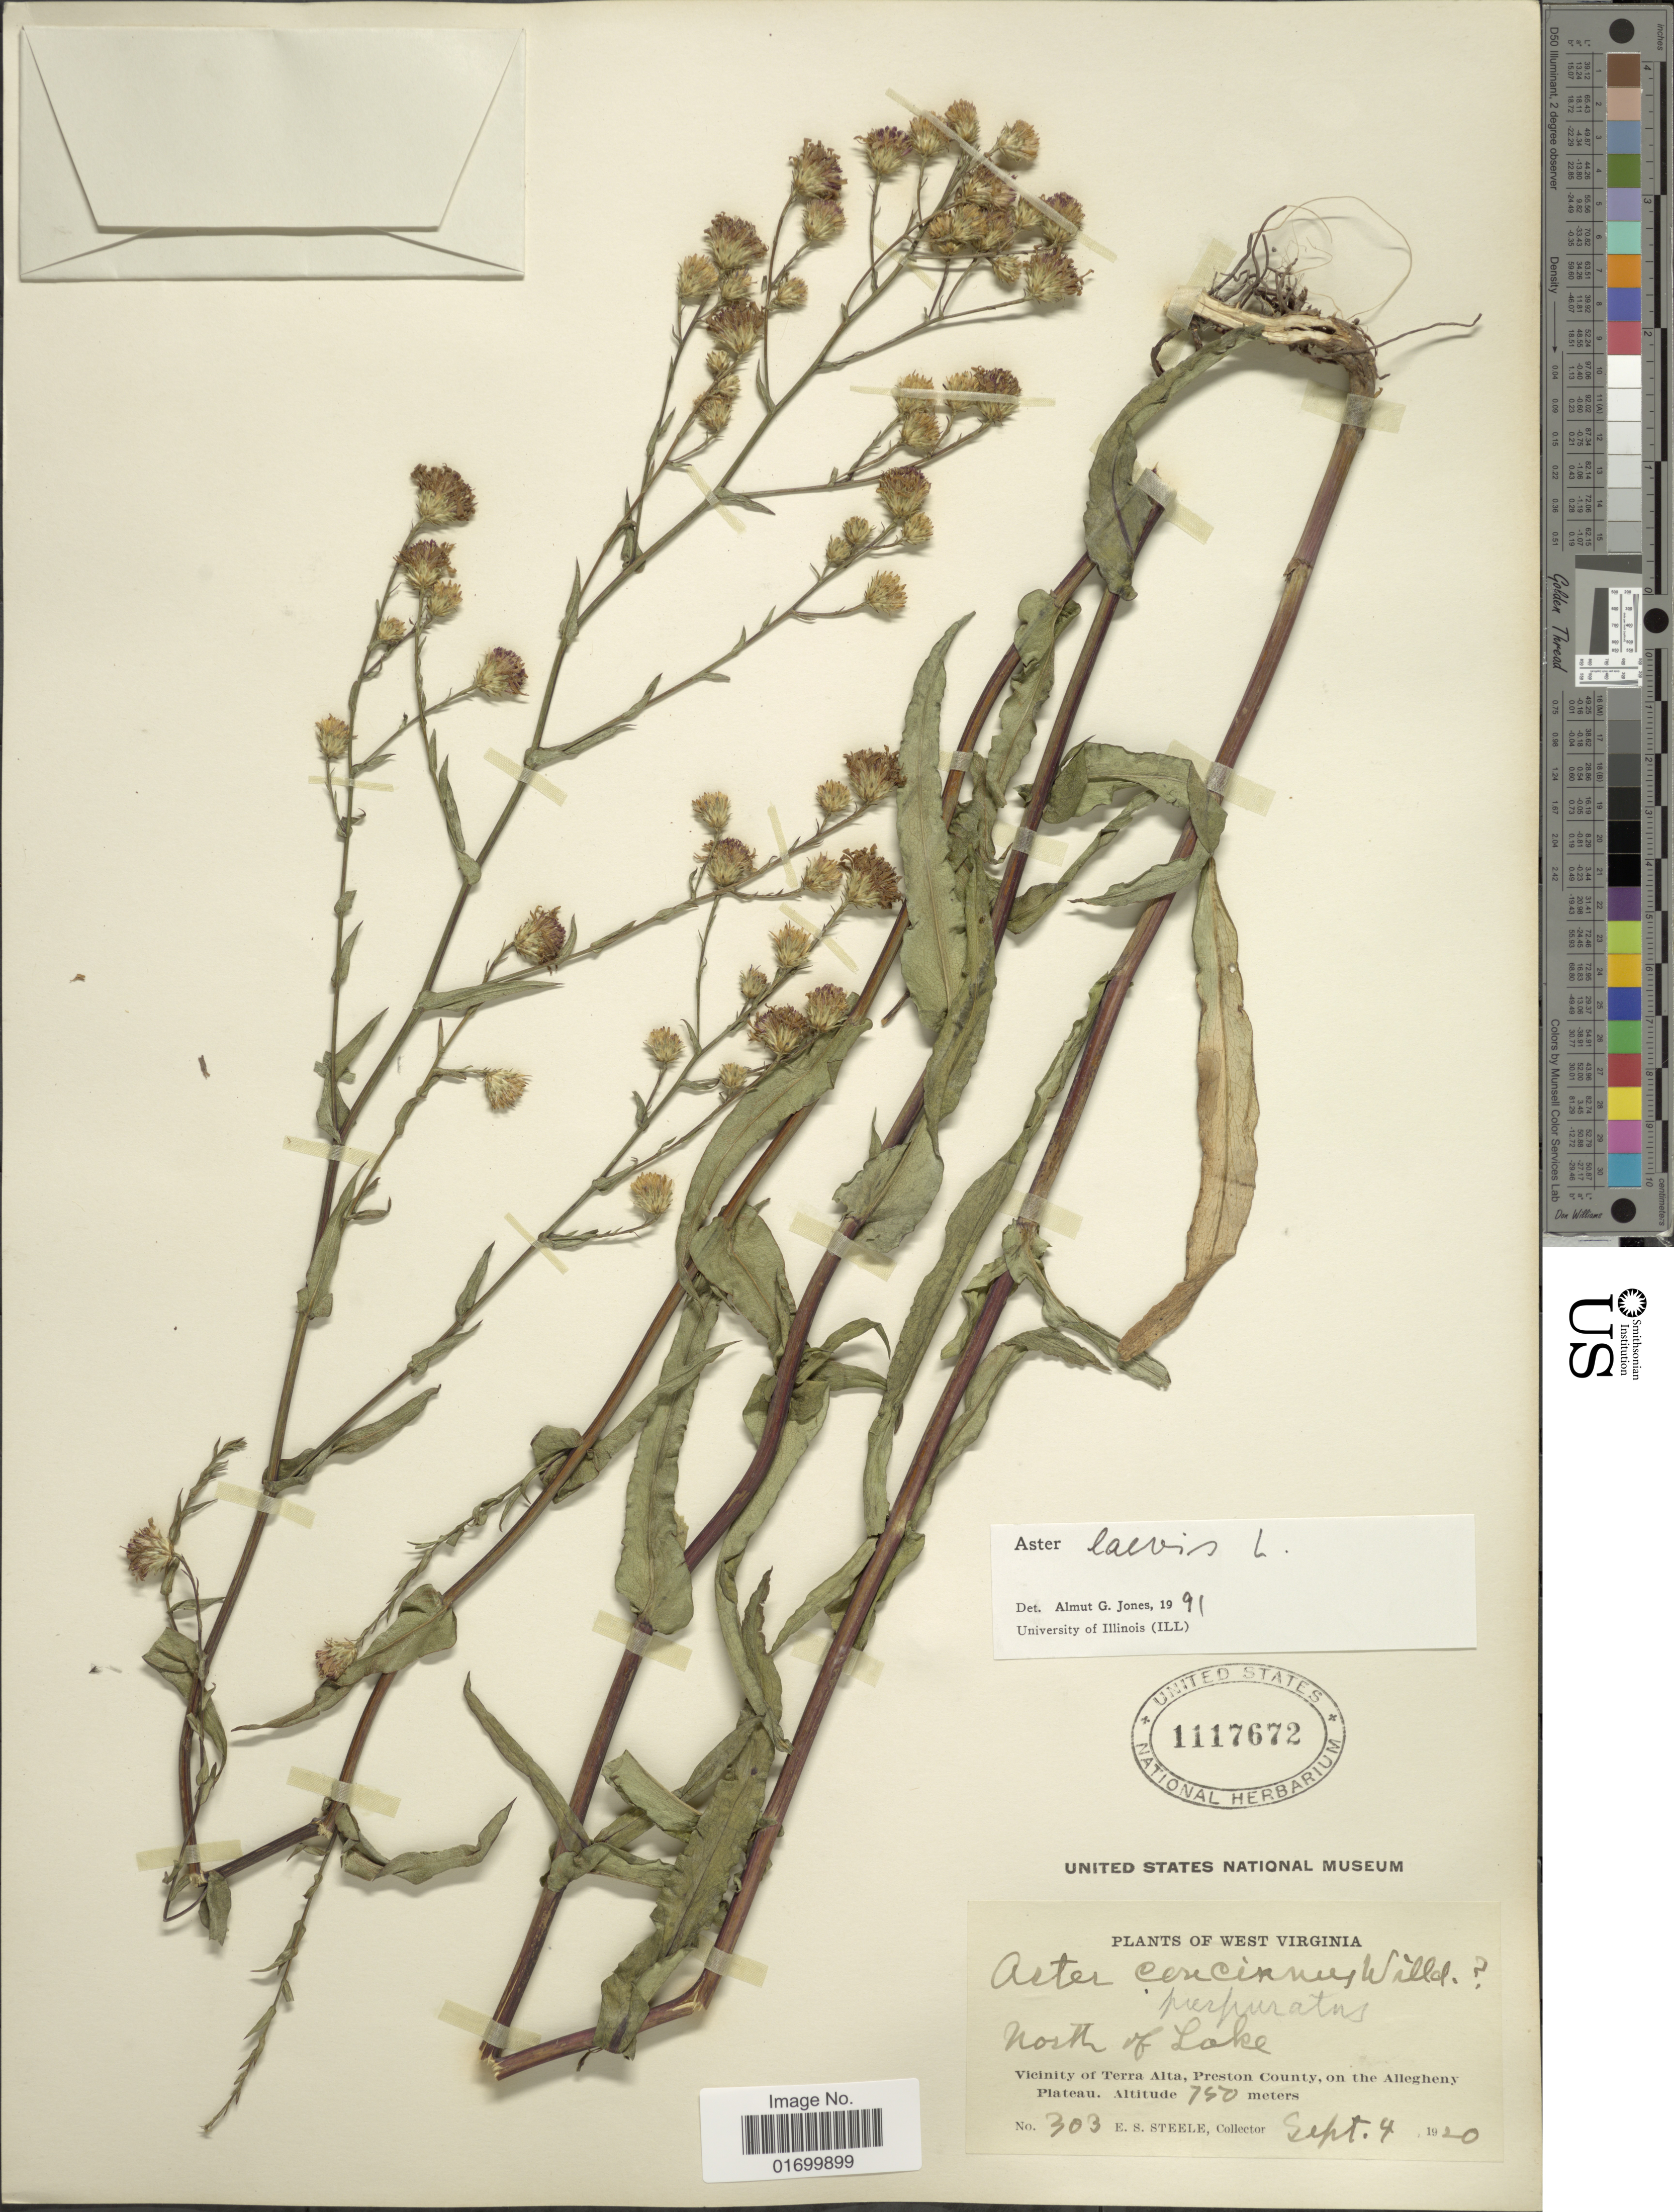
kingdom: Plantae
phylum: Tracheophyta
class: Magnoliopsida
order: Asterales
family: Asteraceae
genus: Symphyotrichum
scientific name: Symphyotrichum laeve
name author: (L.) Á. Löve & D. Löve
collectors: E. Steele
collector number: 303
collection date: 1920-09-04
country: United States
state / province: West Virginia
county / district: Preston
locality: North of Lake. Vicinity of Terre Alta, Preston County, on the Allegheny Plateau.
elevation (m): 750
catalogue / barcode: US 1117672